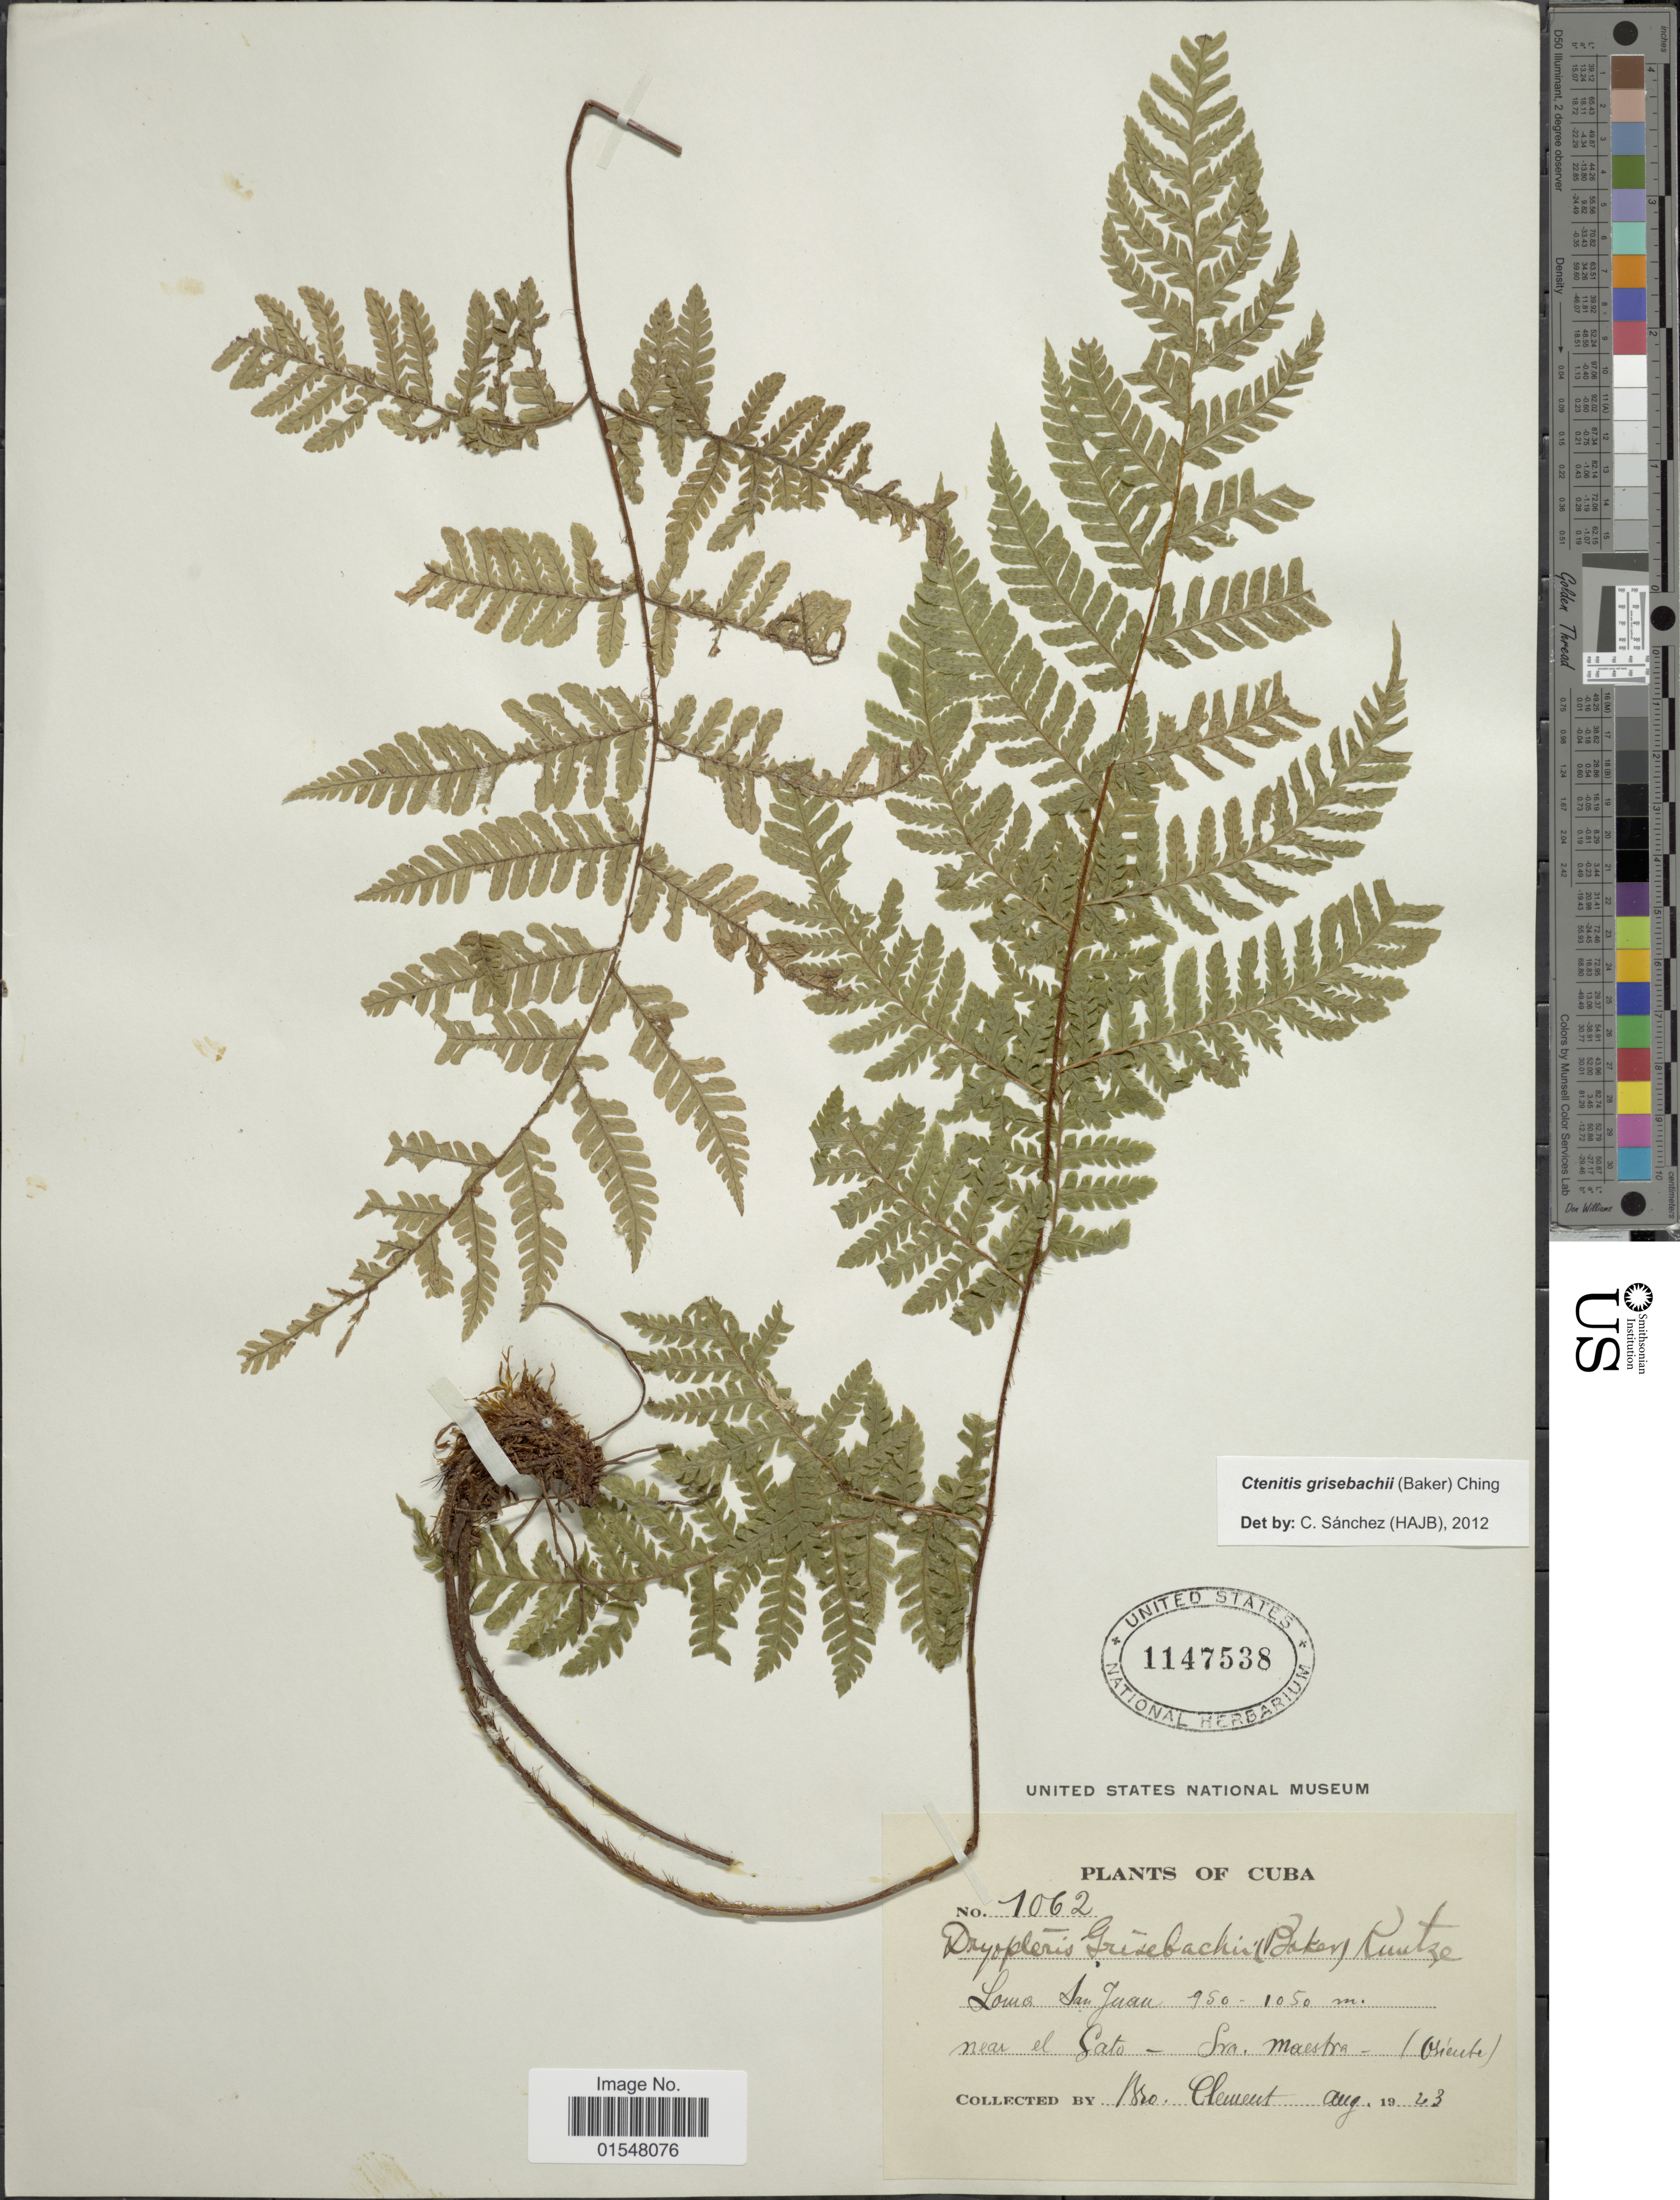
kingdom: Plantae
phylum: Tracheophyta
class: Polypodiopsida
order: Polypodiales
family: Dryopteridaceae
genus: Ctenitis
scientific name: Ctenitis grisebachii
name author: (Baker) Ching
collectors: B. Clement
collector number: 1062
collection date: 1923-08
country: Cuba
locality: Loma San Juan, near el Gato, Sra. Maestra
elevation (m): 950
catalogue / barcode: US 1147538